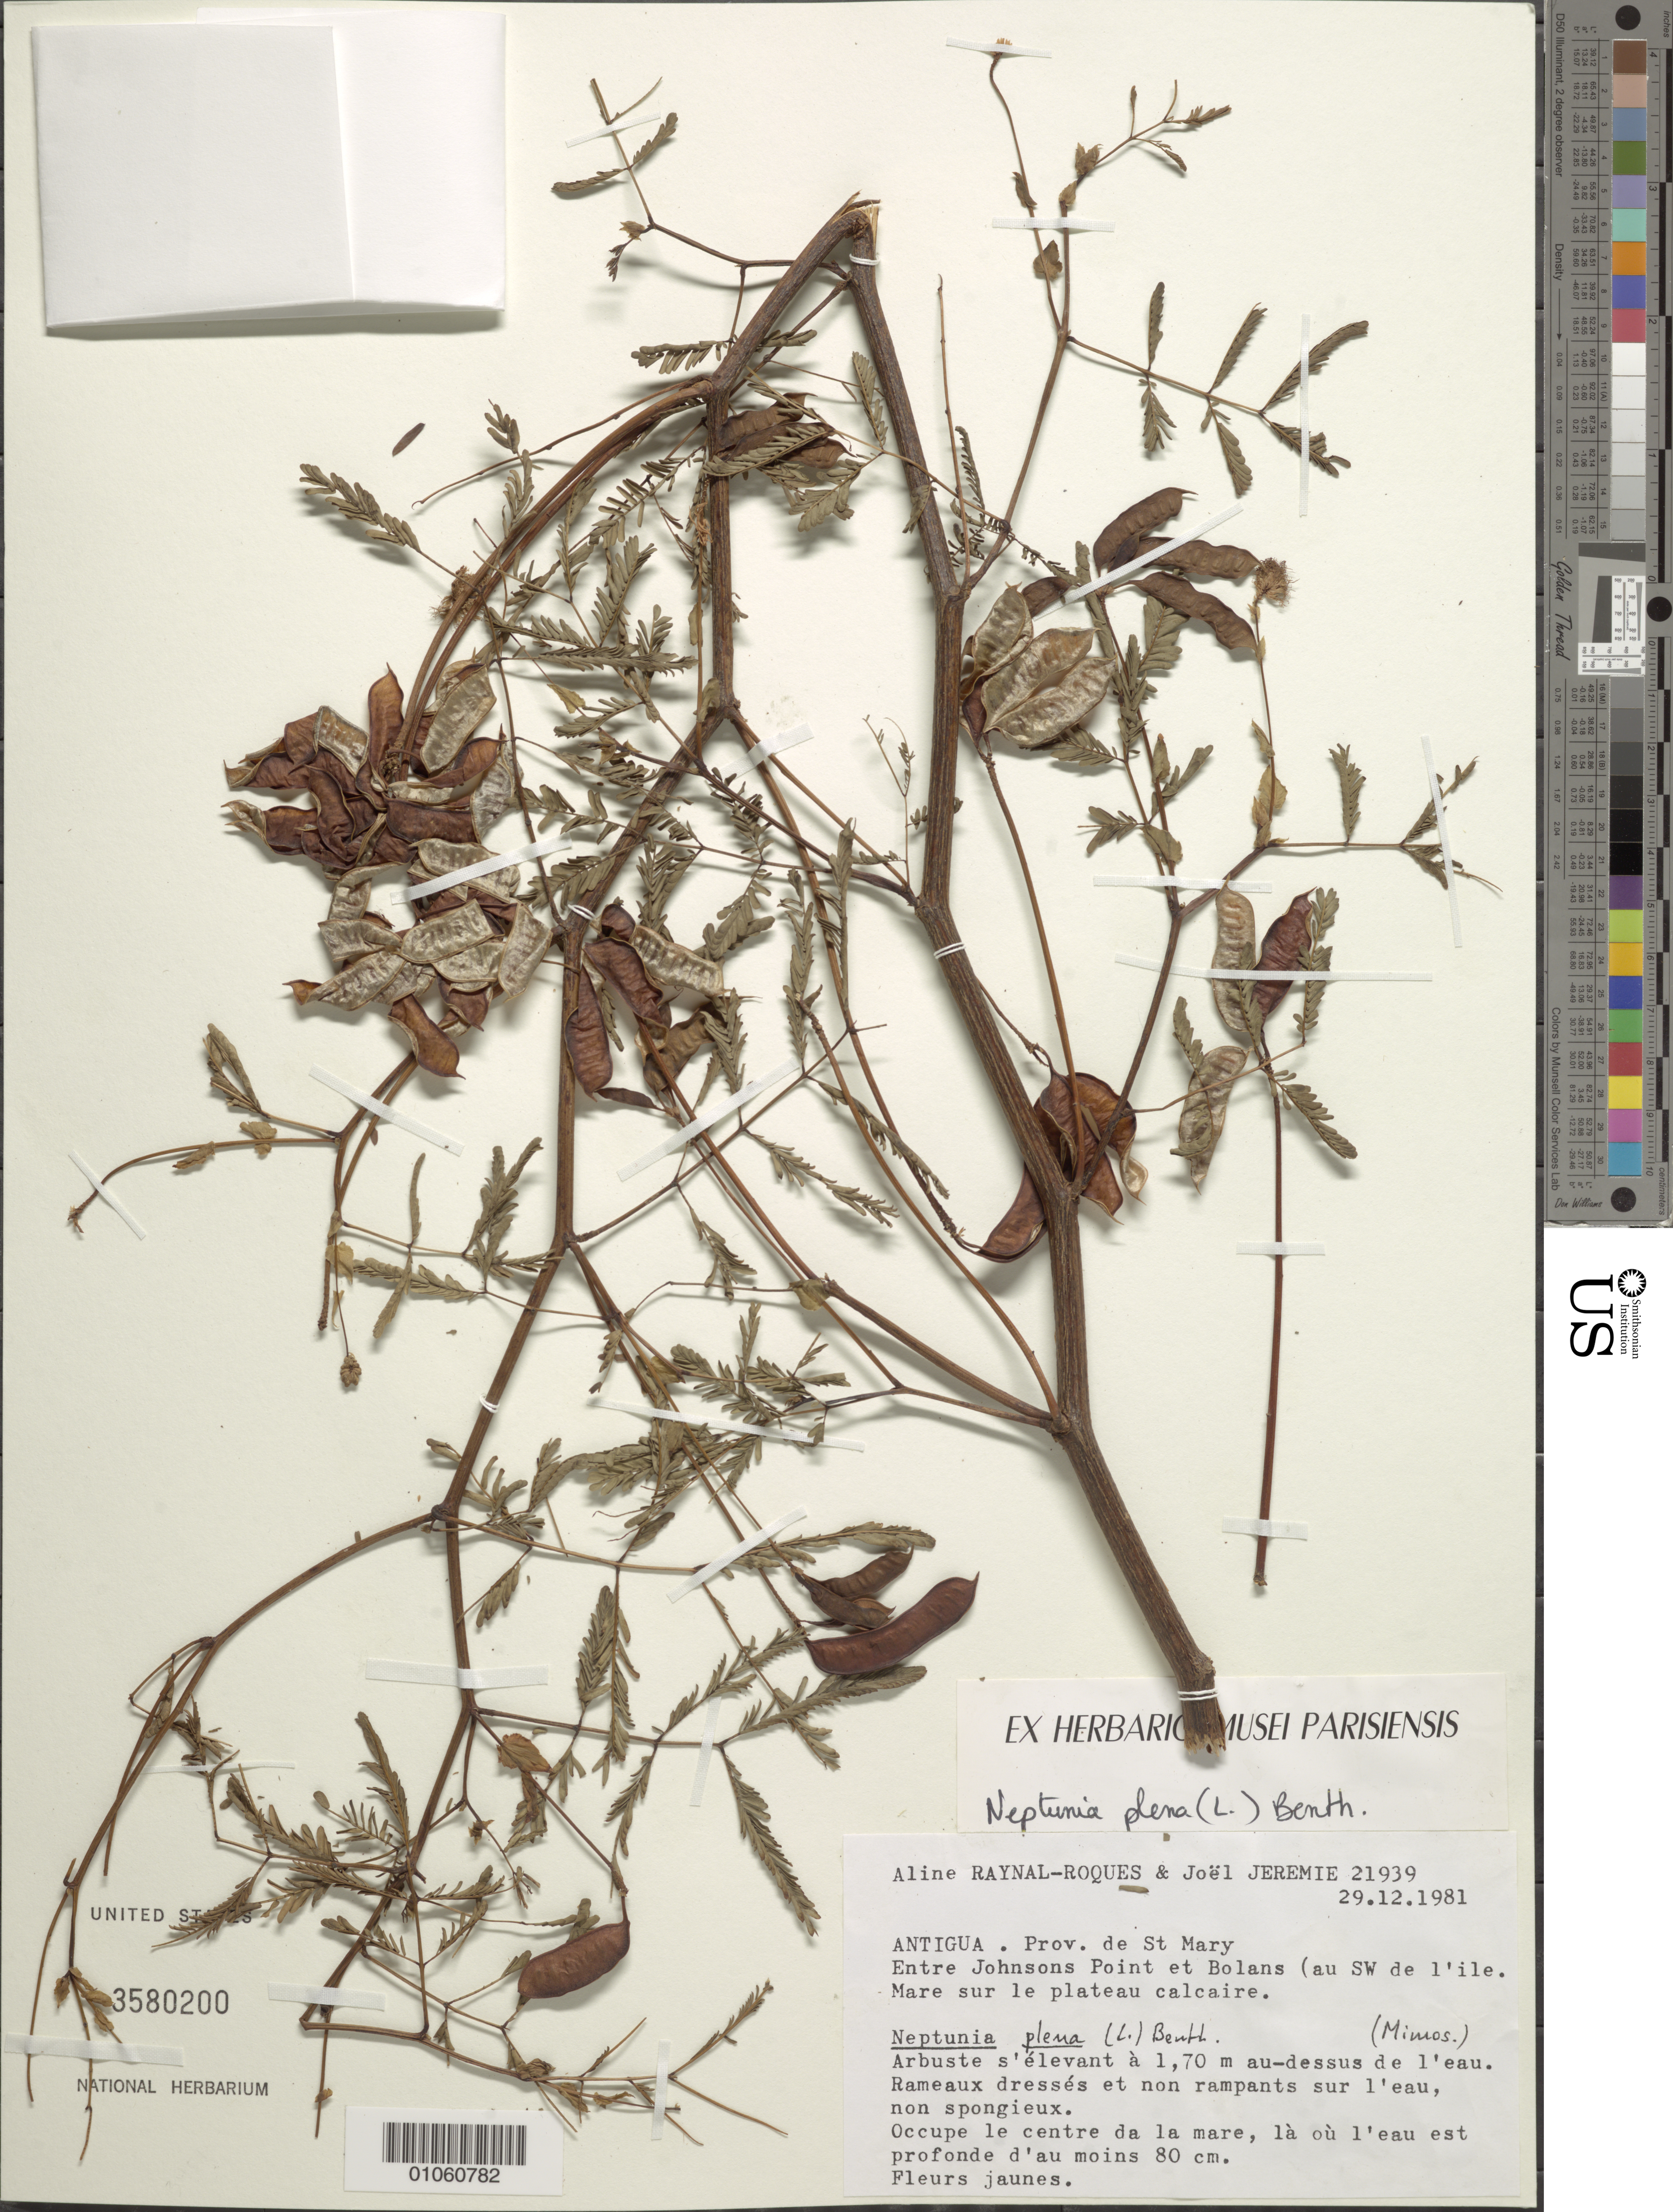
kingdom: Plantae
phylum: Tracheophyta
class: Magnoliopsida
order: Fabales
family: Fabaceae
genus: Neptunia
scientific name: Neptunia plena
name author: (L.) Benth.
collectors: A. M. Raynal & J. Jérémie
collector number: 21939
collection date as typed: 29 Dec 1981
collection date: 1981-12-29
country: Antigua and Barbuda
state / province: Saint Mary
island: Antigua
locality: Entre Johnsons Point et Bolans (aus SW de l'ile)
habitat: Mare sur le plateau calcaire; occupe le centre de la mare, là où l'eau est profonde d'eau moins 80 cm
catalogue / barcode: US 3580200